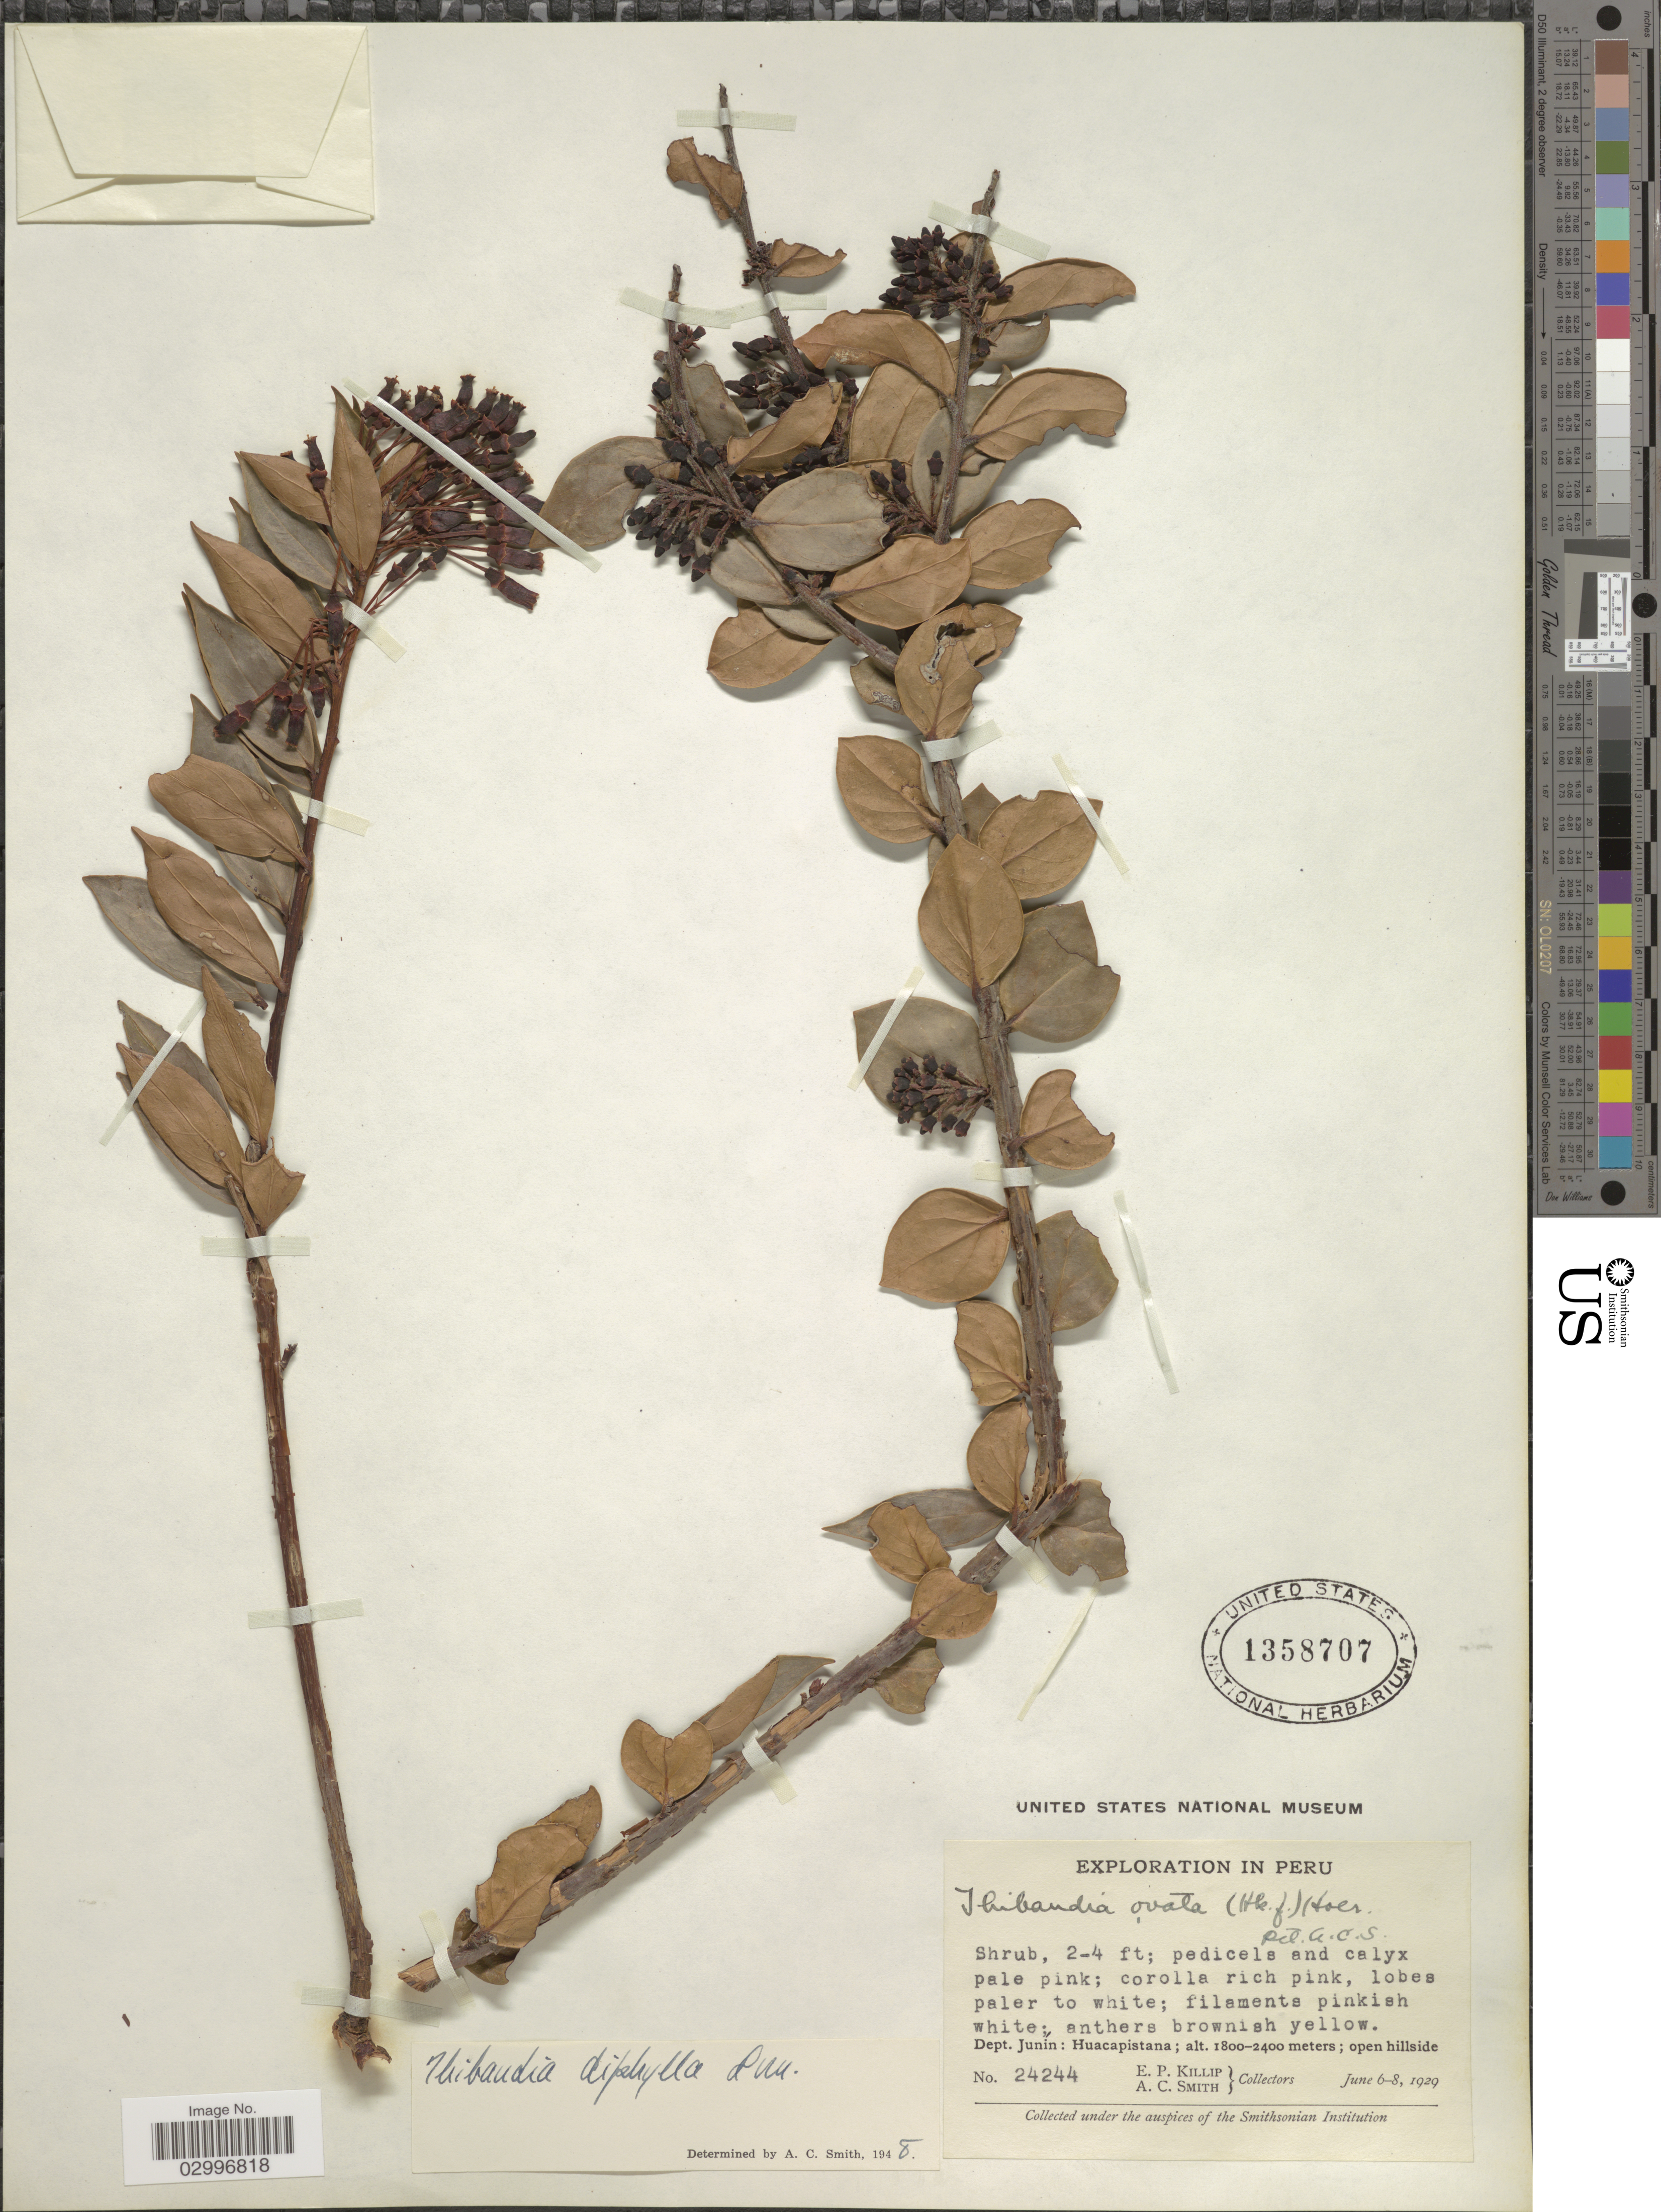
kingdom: Plantae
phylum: Tracheophyta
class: Magnoliopsida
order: Ericales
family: Ericaceae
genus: Thibaudia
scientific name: Thibaudia diphylla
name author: Dunal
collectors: E. P. Killip & A. C. Smith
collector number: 24244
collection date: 1929-06-06/1929-06-08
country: Peru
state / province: Junín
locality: Huacapistana; open hillside.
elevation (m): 1800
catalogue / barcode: US 1358707